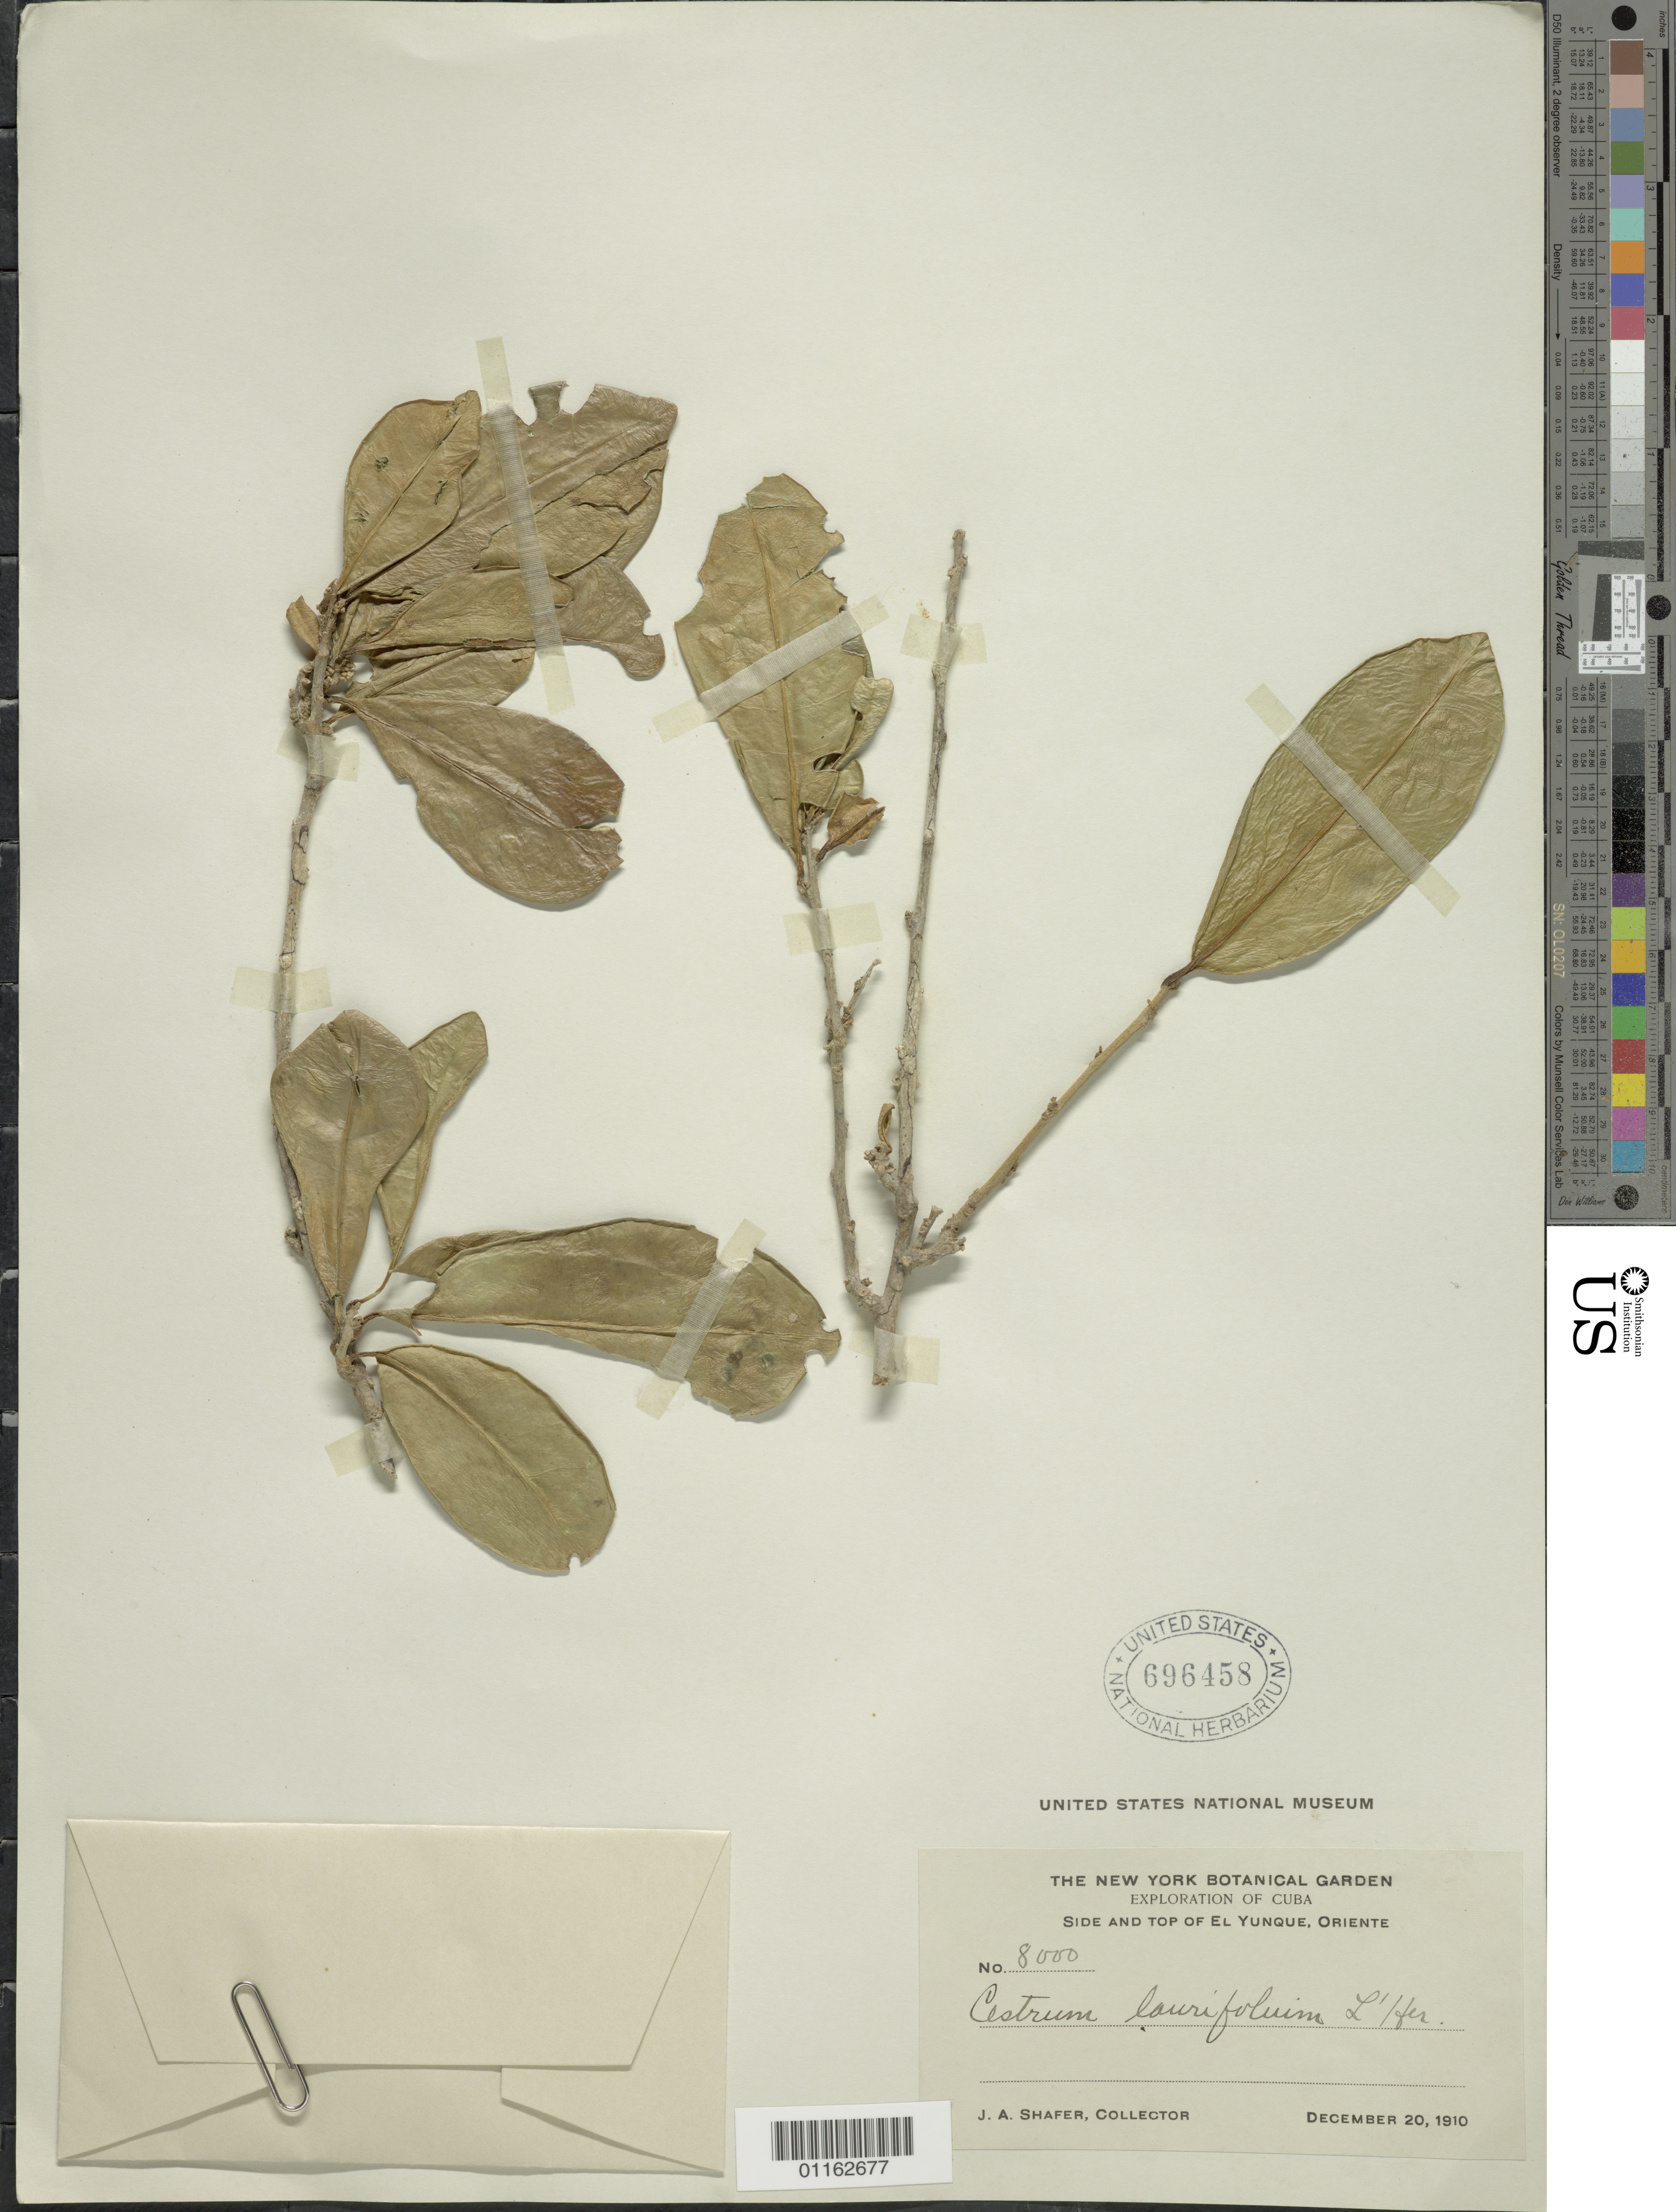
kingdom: Plantae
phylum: Tracheophyta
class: Magnoliopsida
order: Solanales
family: Solanaceae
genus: Cestrum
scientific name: Cestrum laurifolium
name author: L'Hér.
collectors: J. A. Shafer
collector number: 8000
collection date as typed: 20 Nov 1910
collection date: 1910-11-20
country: Cuba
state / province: Oriente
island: Cuba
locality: Side and top of El Yunque.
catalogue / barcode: US 696458